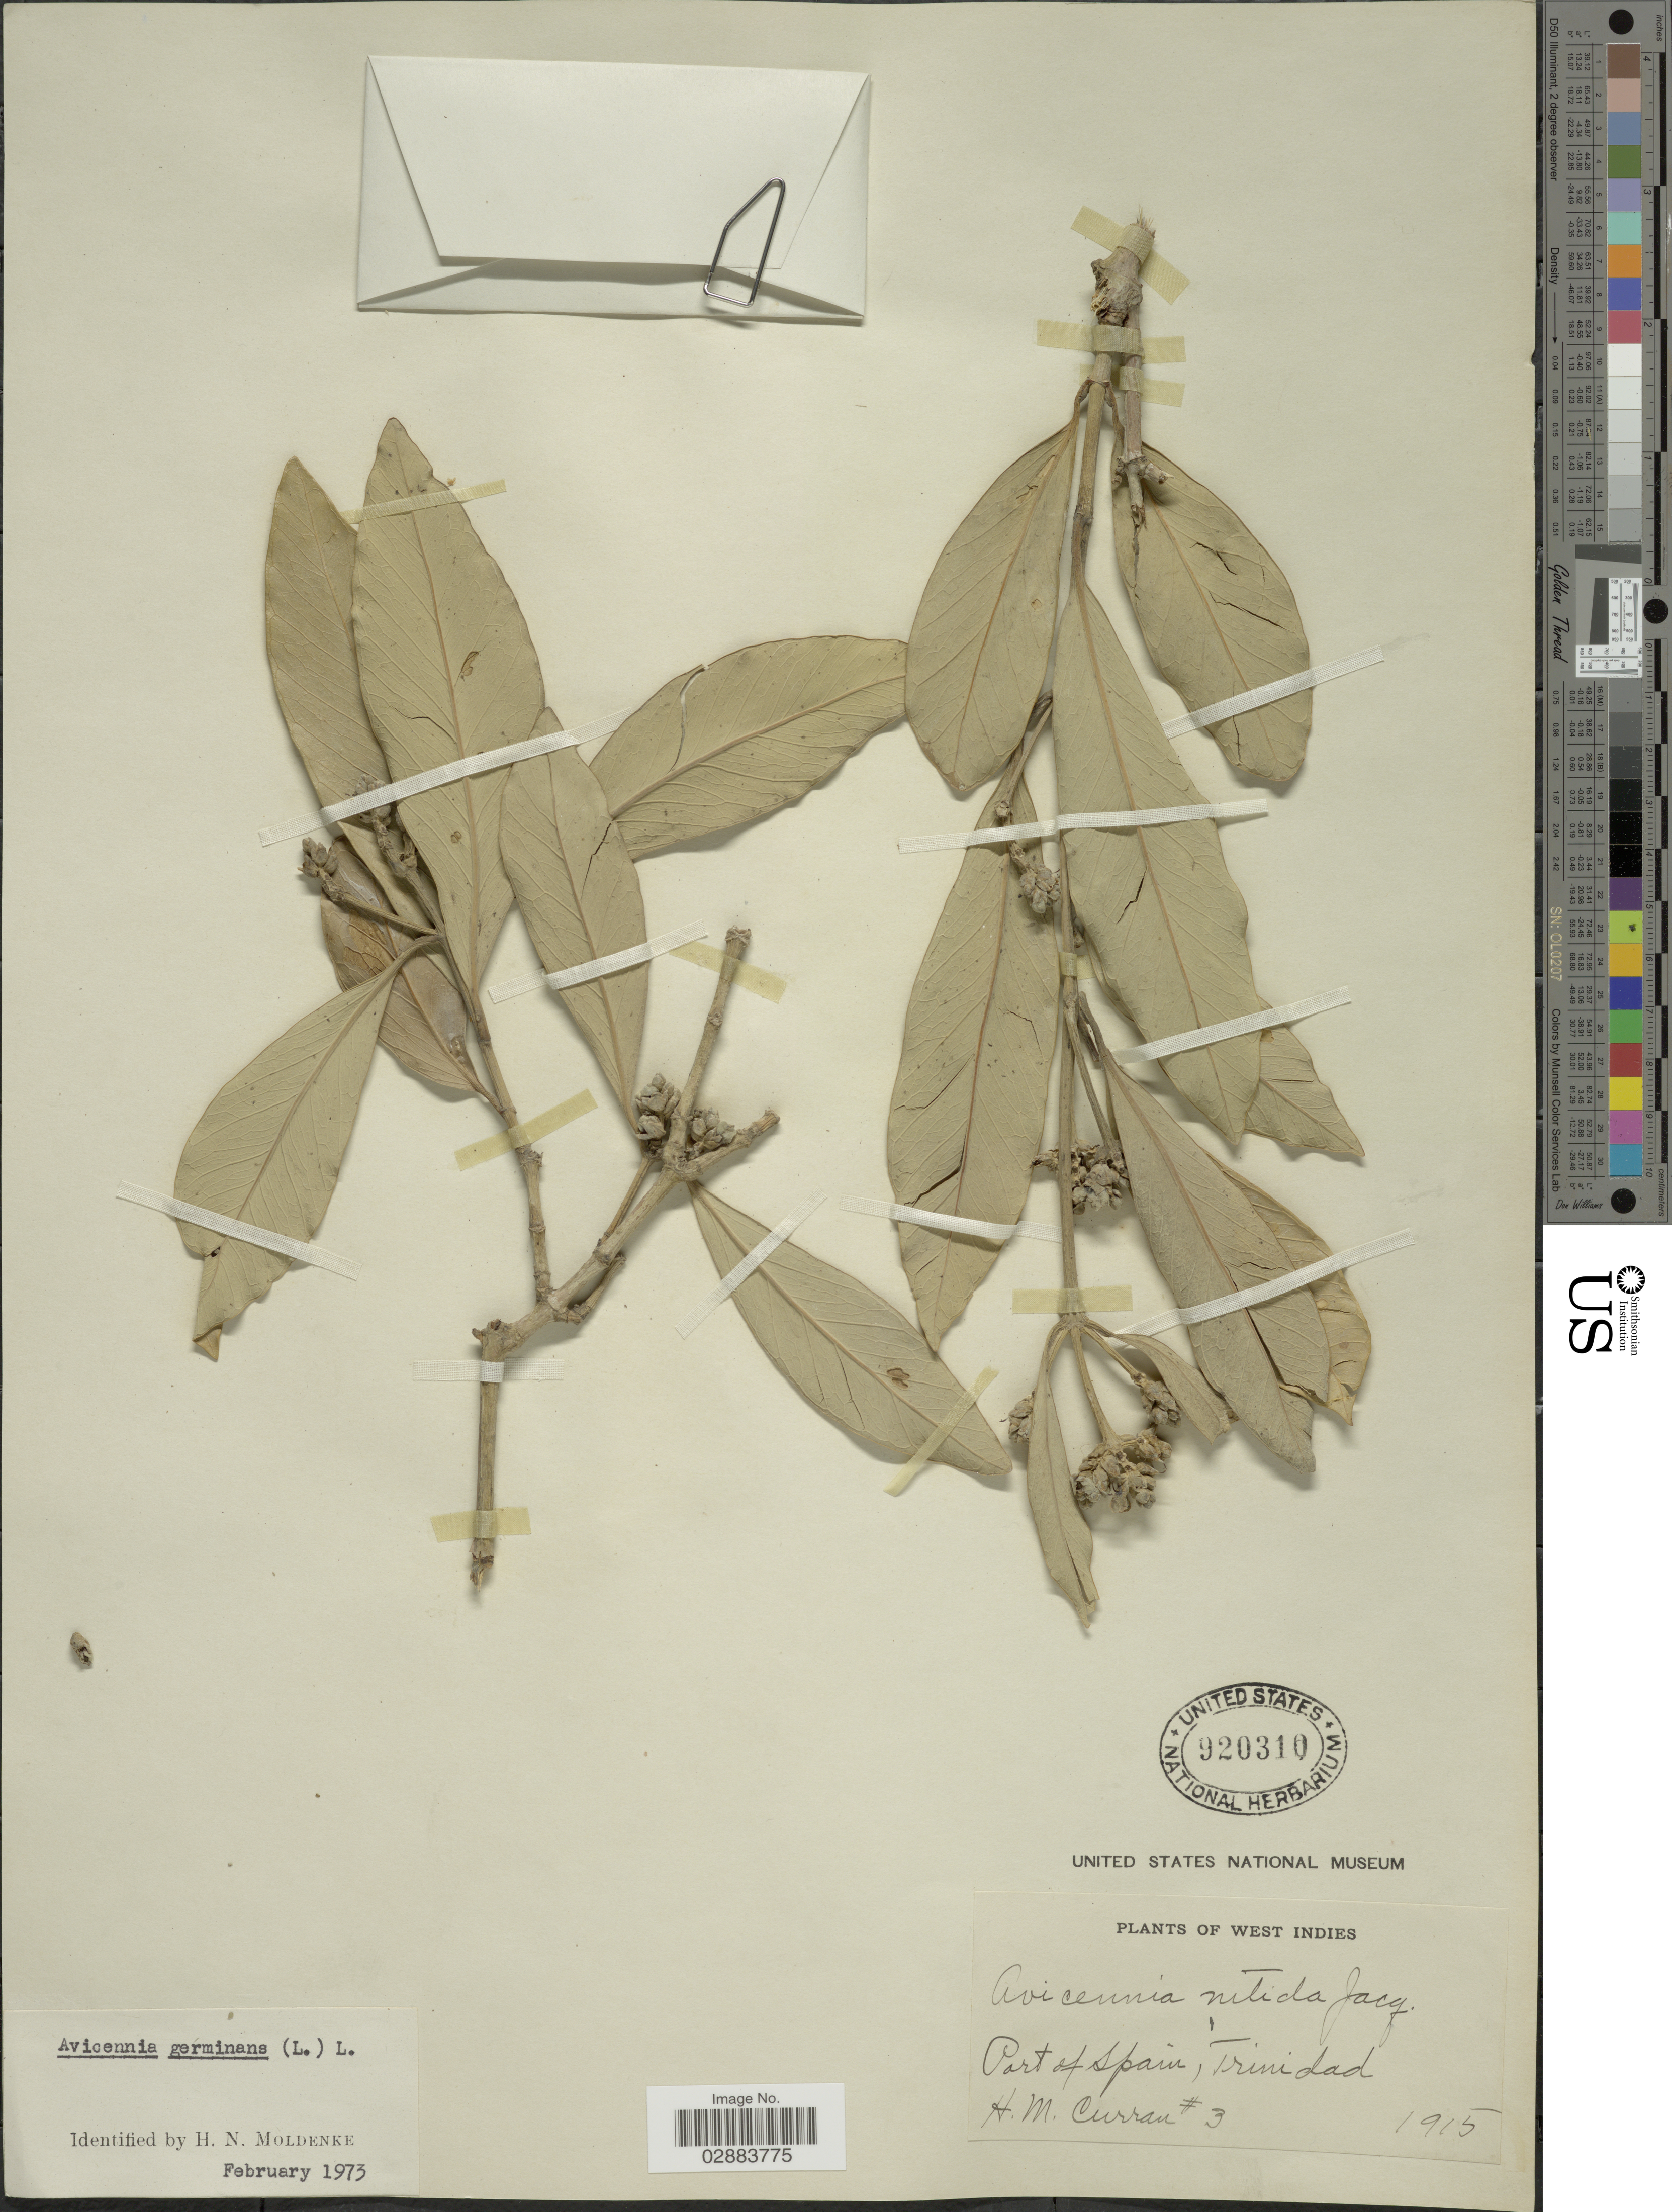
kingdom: Plantae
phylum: Tracheophyta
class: Magnoliopsida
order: Lamiales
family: Acanthaceae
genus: Avicennia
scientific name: Avicennia germinans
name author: (L.) L.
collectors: H. M. Curran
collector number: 3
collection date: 1915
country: Trinidad and Tobago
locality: West Indies. Port of Spain, Trinidad.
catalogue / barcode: US 920310